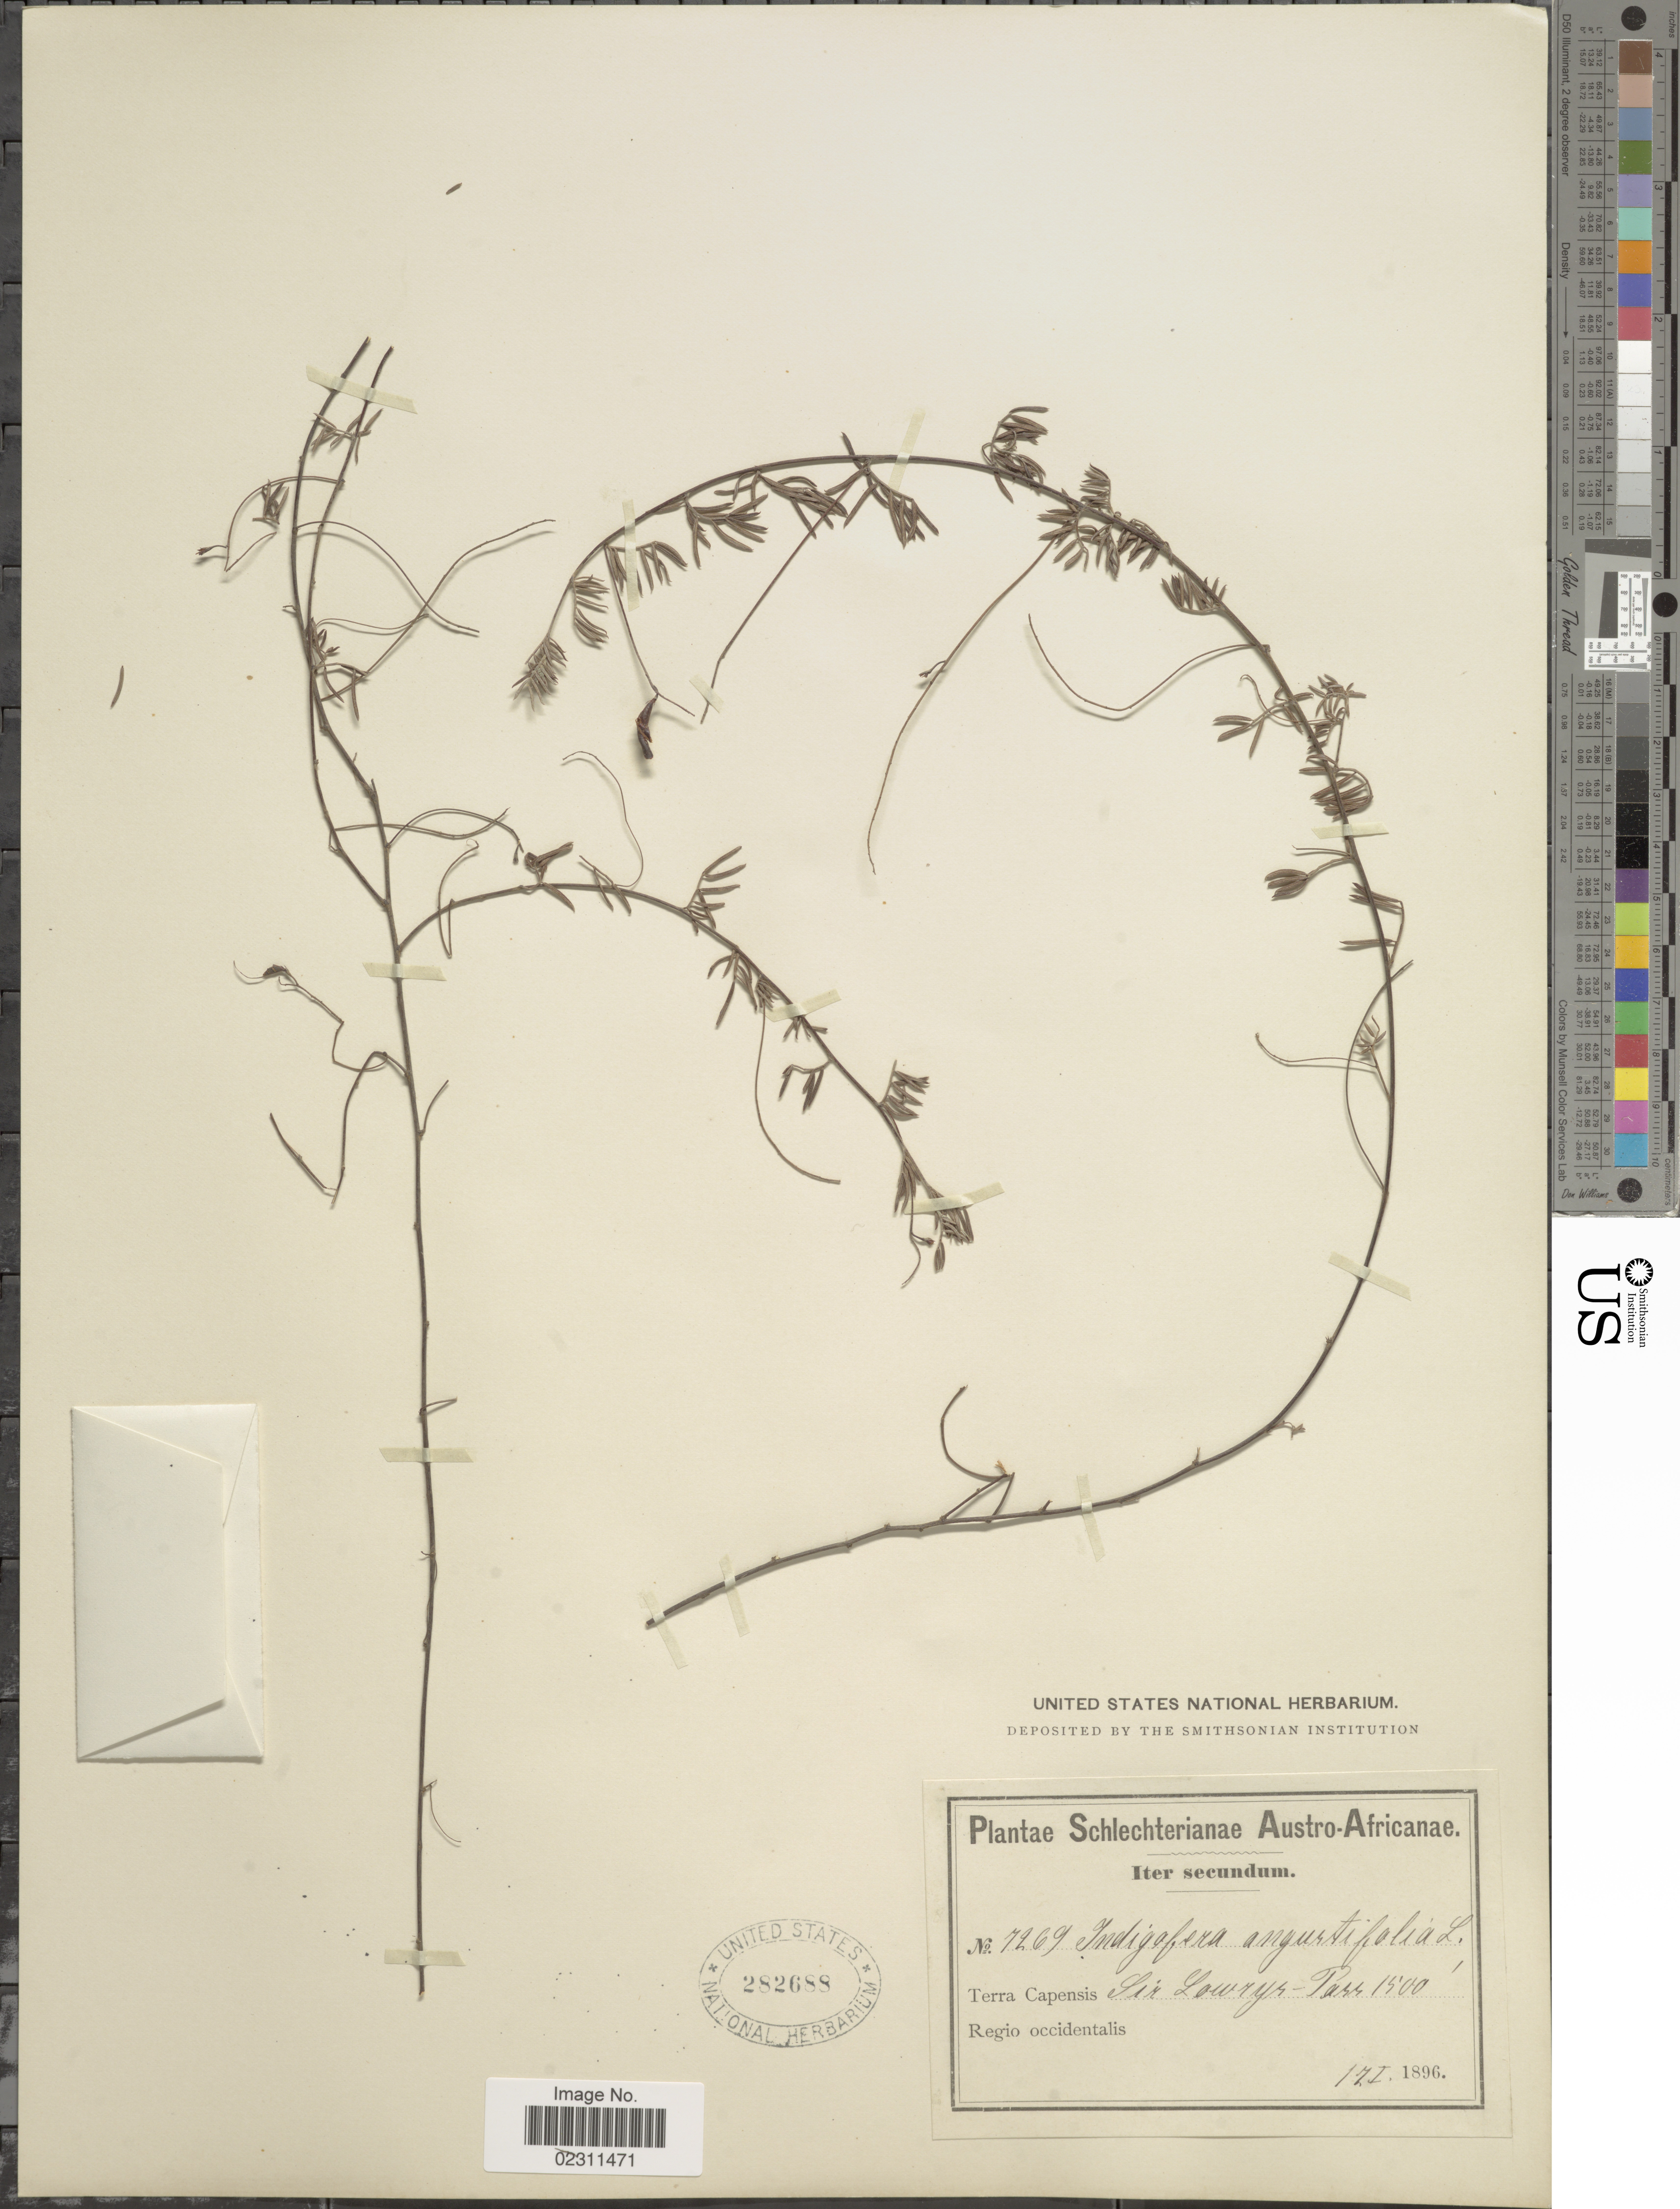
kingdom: Plantae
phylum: Tracheophyta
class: Magnoliopsida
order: Fabales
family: Fabaceae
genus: Indigofera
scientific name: Indigofera angustifolia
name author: L.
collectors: Schlechter, --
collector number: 7269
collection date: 1896-01-17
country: South Africa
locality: Terra Capensis. Sir Lowrys-Pass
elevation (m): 457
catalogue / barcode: US 282688